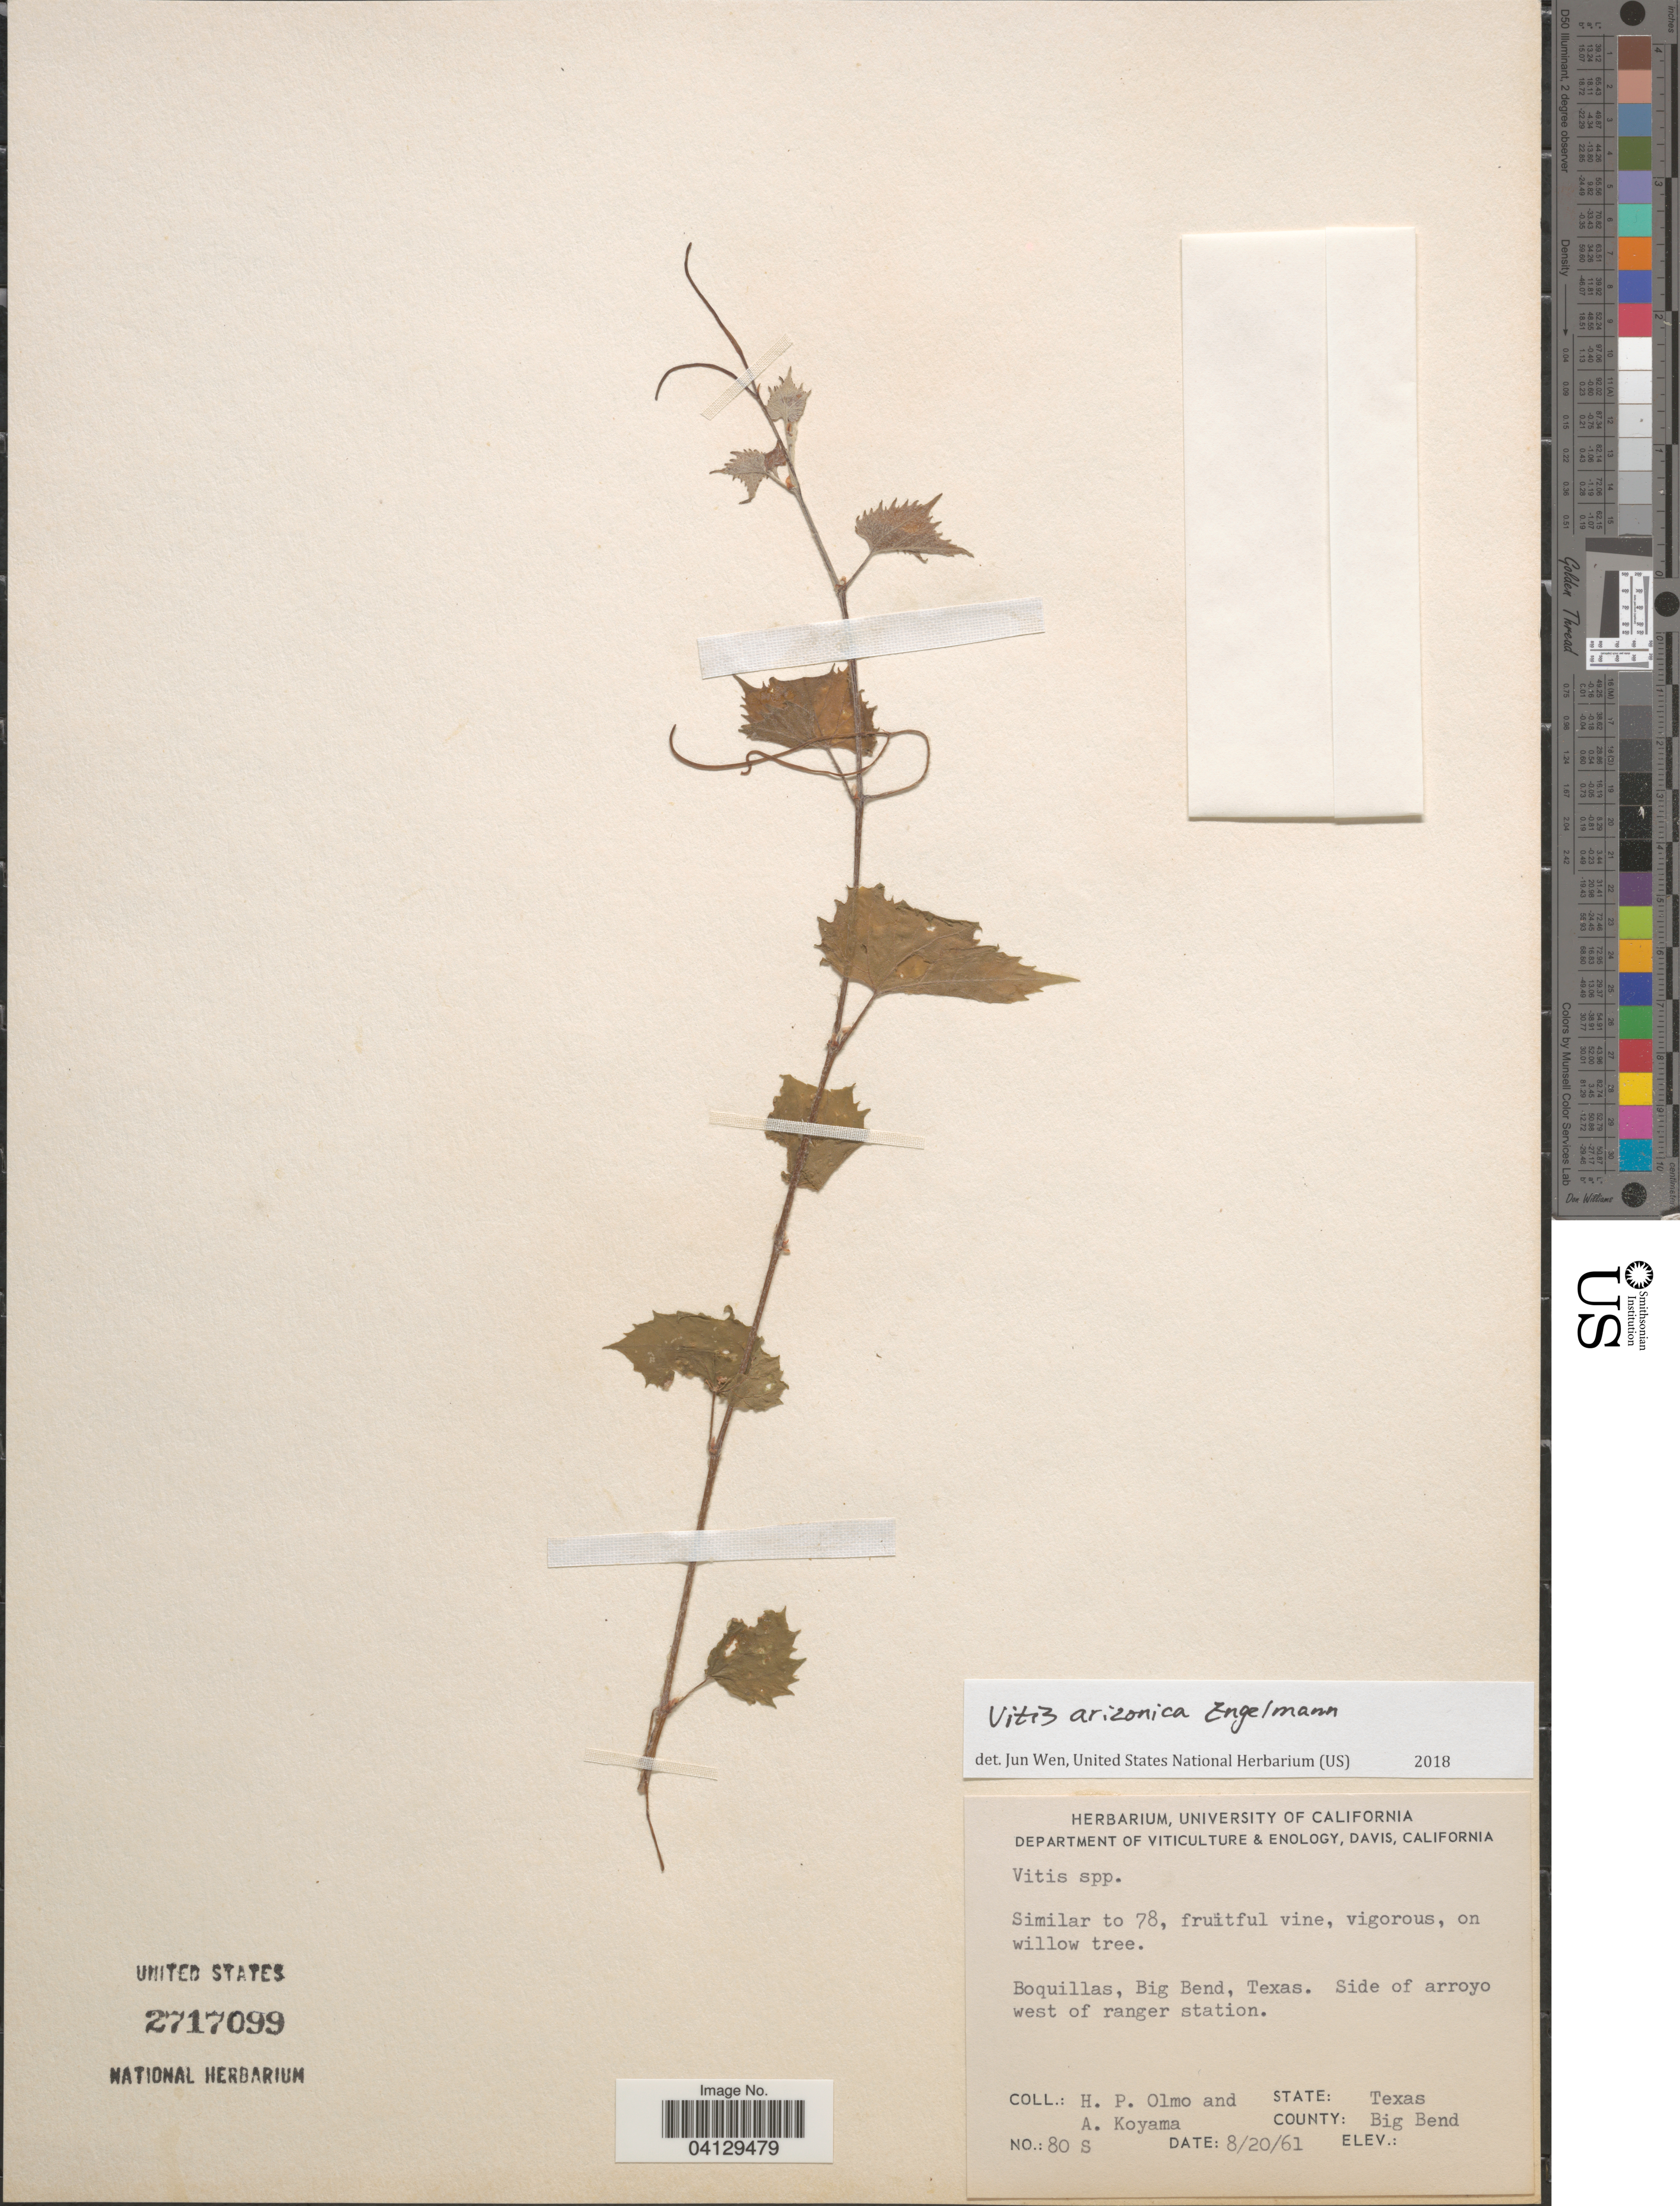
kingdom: Plantae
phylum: Tracheophyta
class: Magnoliopsida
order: Vitales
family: Vitaceae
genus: Vitis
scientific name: Vitis arizonica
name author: Engelm.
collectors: H. Olmo & A. Koyama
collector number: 80S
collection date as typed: Transcribed d/m/y: 20/8/61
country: United States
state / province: Texas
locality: Boquillas, Big Bend. Side of arroyo west of ranger station. County: Big Bend.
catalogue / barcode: US 2717099